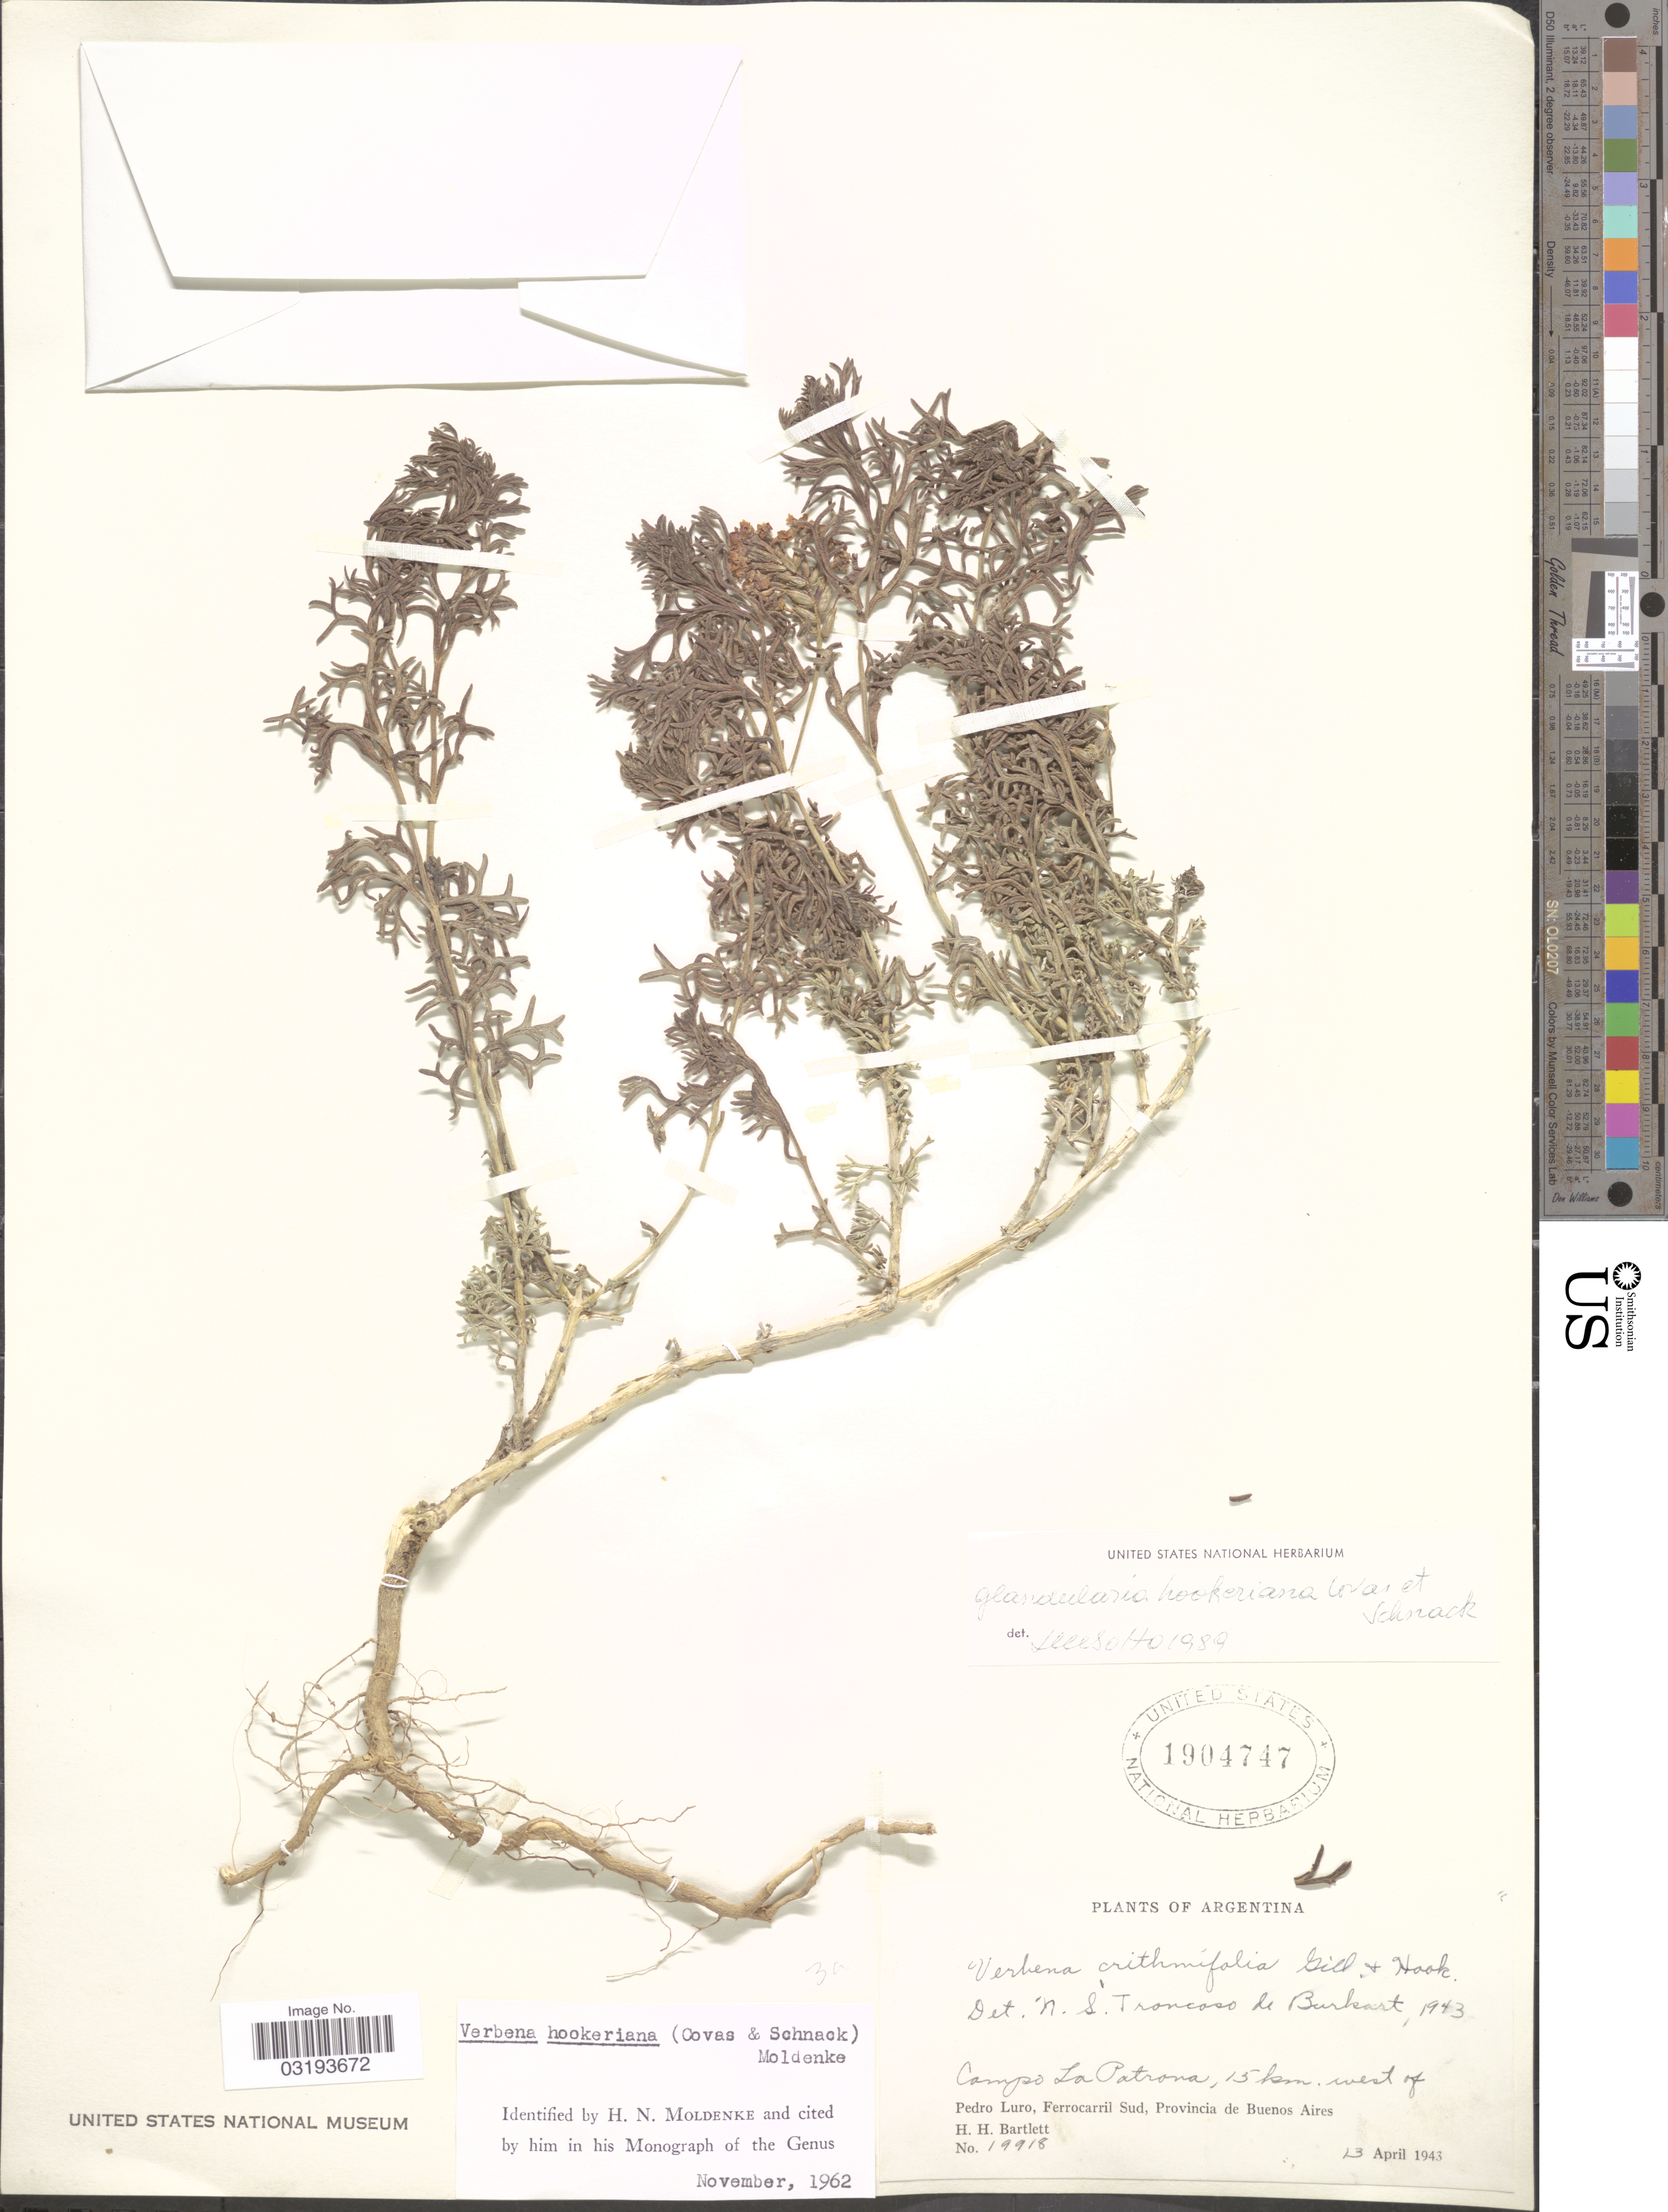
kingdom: Plantae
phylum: Tracheophyta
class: Magnoliopsida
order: Lamiales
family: Verbenaceae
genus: Verbena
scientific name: Verbena hookeriana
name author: (Covas & Schack) Moldenke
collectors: H. H. Bartlett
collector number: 19918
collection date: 1943-04-13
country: Argentina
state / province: Buenos Aires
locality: Campo La Patrona, 15 km. west of Pedro Luro, Ferrocarril Sud.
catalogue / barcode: US 1904747